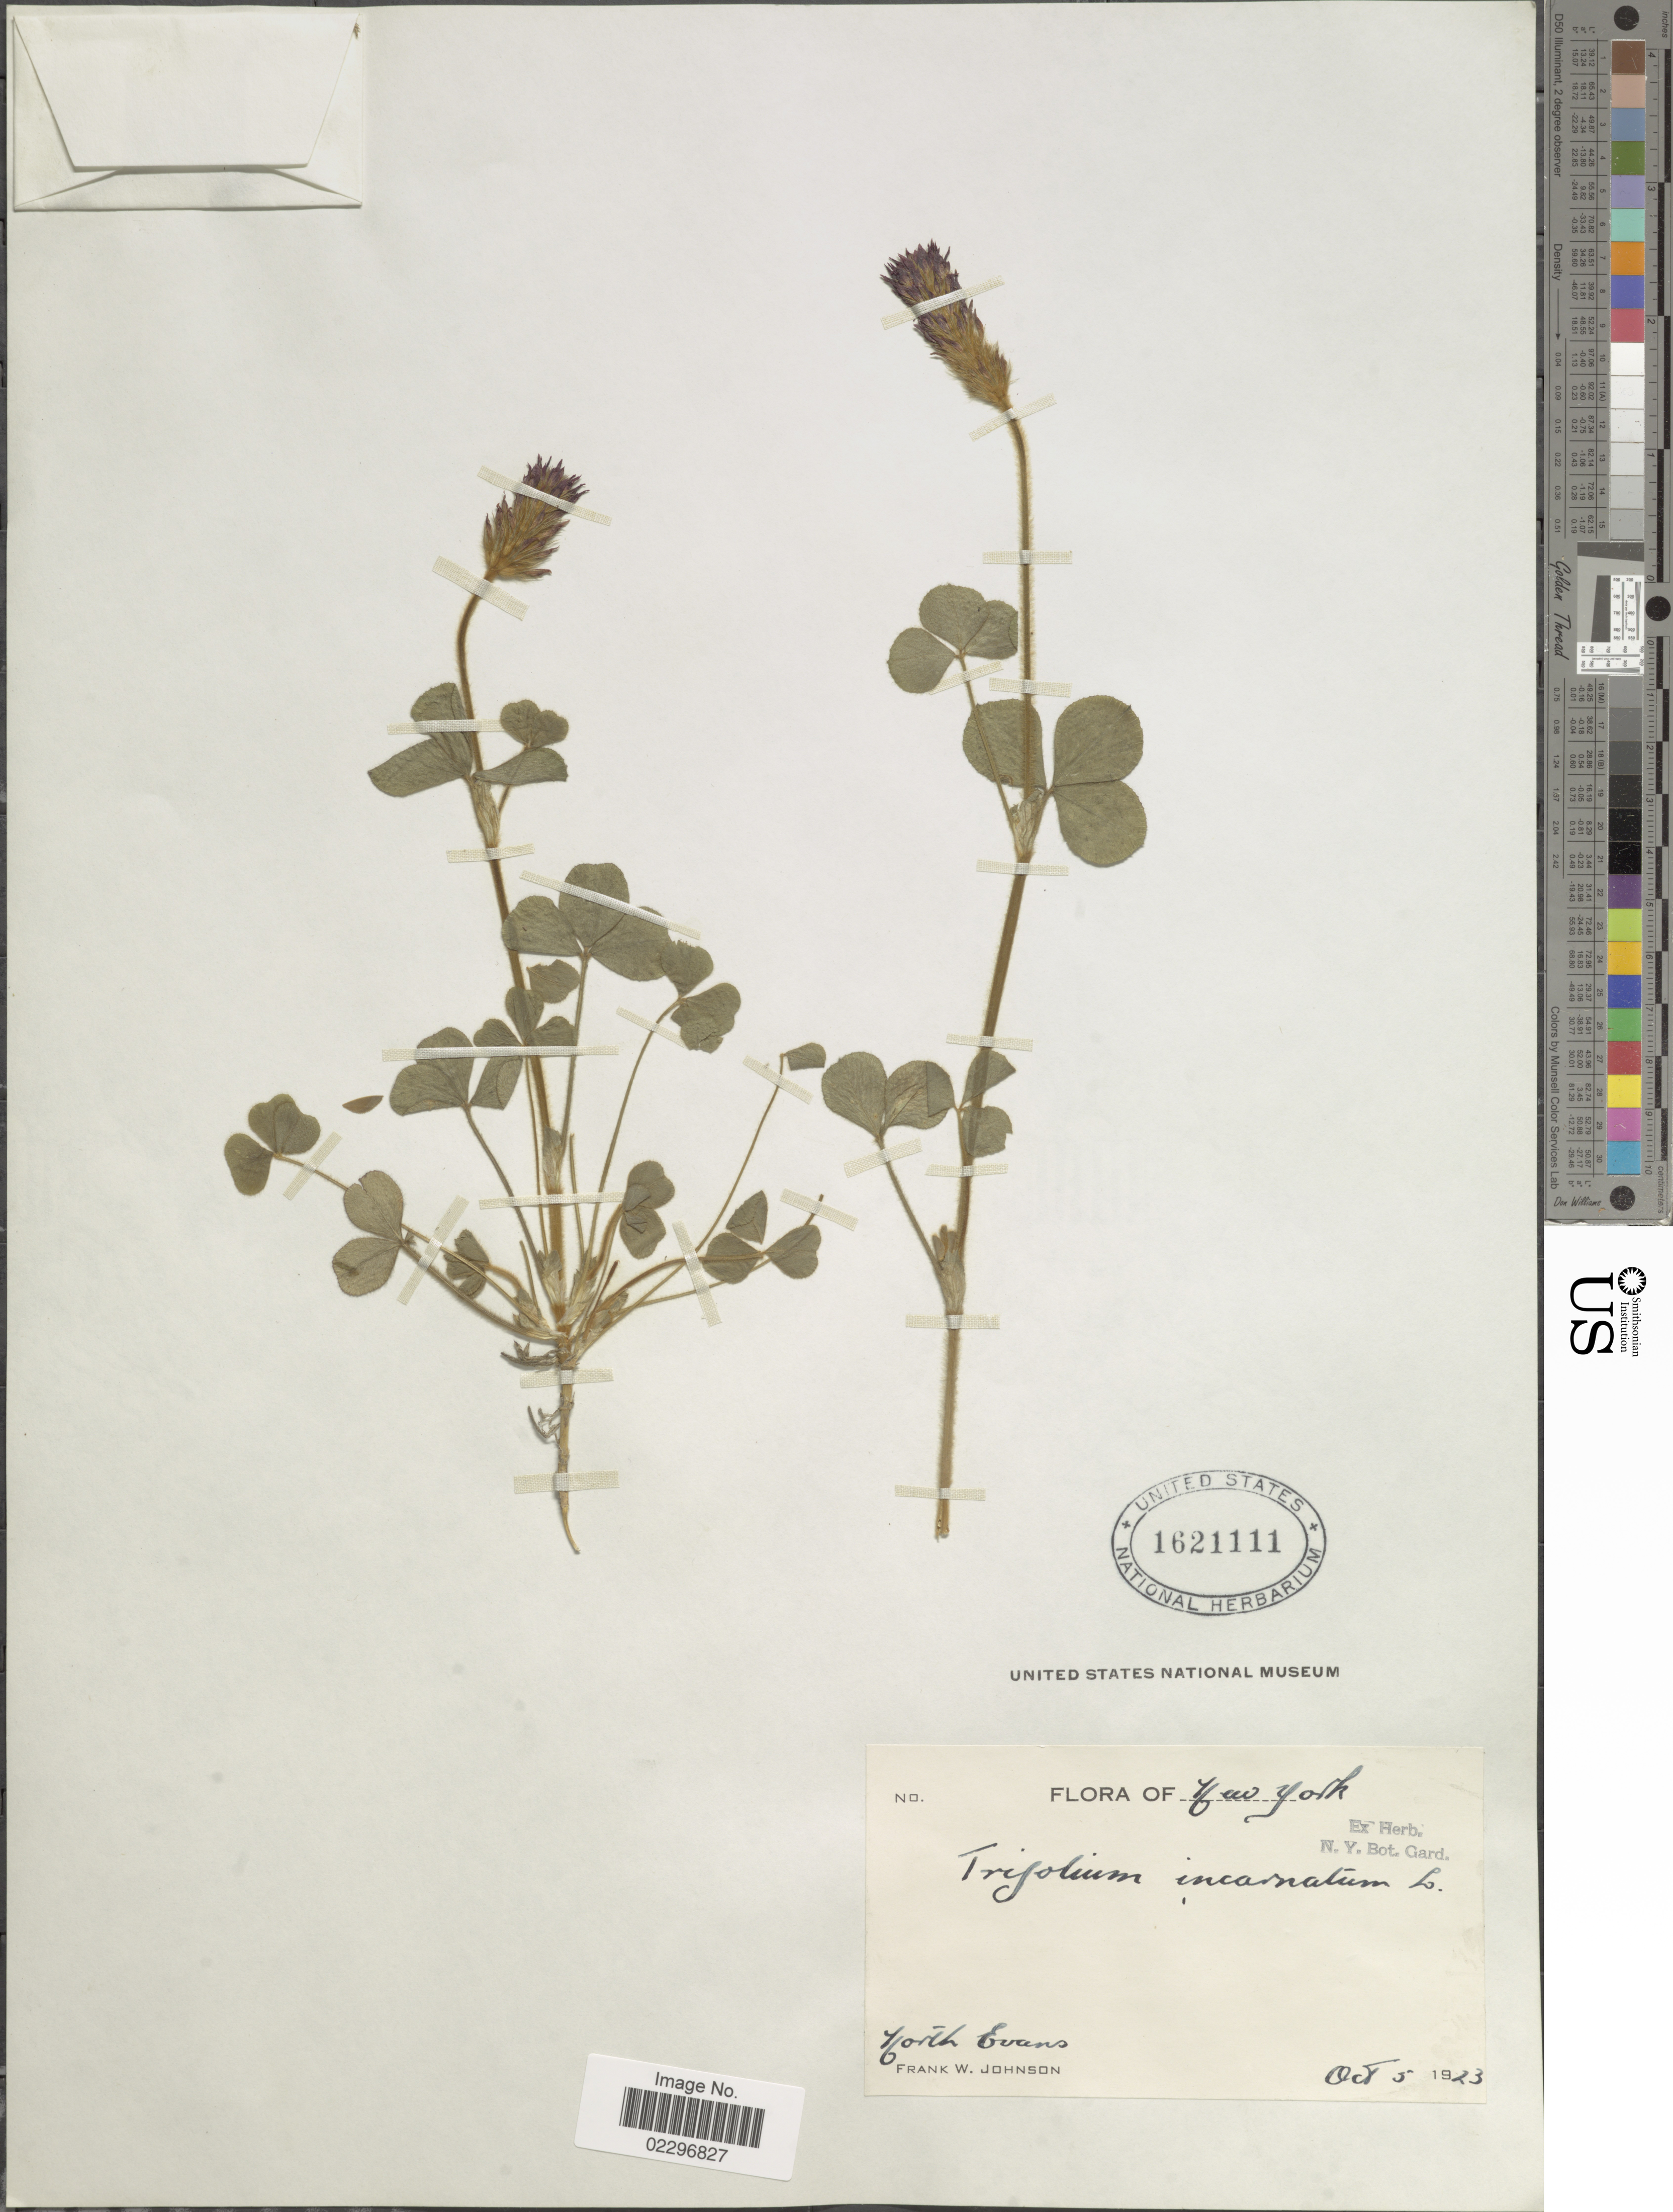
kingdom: Plantae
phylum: Tracheophyta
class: Magnoliopsida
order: Fabales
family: Fabaceae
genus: Trifolium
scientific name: Trifolium incarnatum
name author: L.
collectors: F. W. Johnson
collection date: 1923-10-05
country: United States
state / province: New York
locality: North Evans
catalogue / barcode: US 1621111